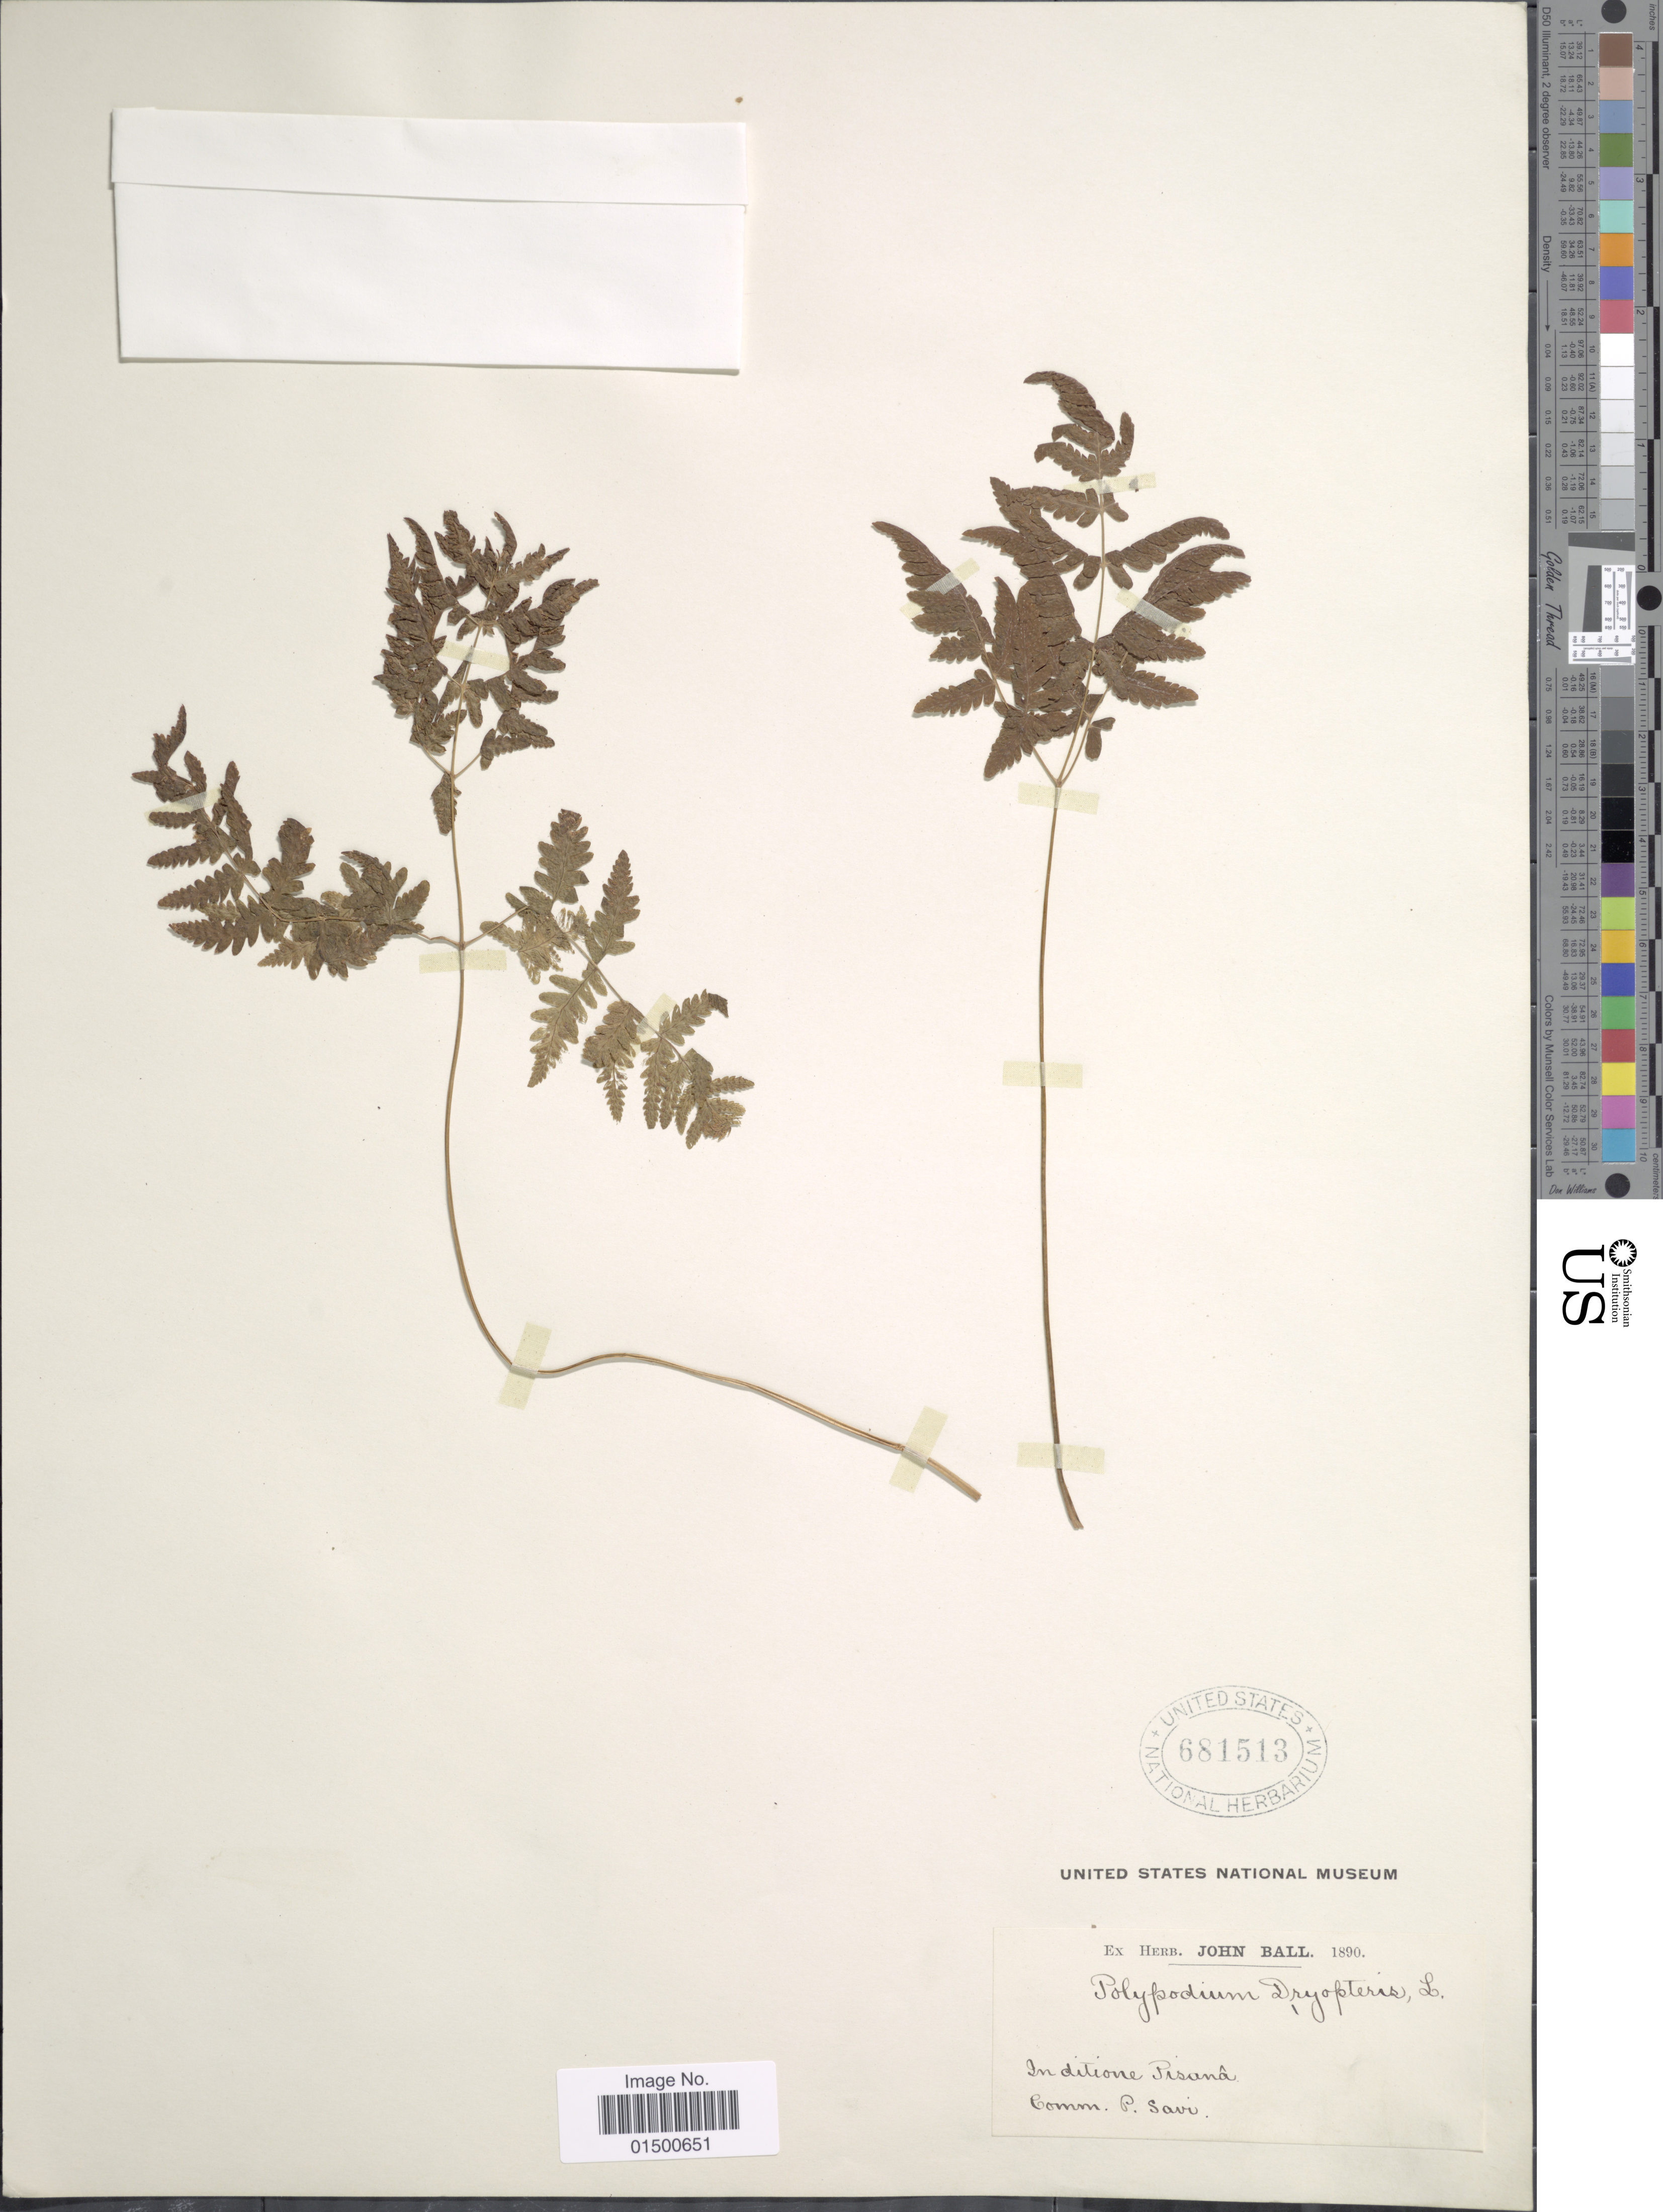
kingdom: Plantae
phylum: Tracheophyta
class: Polypodiopsida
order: Polypodiales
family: Cystopteridaceae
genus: Gymnocarpium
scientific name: Gymnocarpium disjunctum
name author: (Rupr.) Ching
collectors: ex herb. John Ball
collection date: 1890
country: Italy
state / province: Tuscany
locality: In ditione Pisana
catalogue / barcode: US 681513